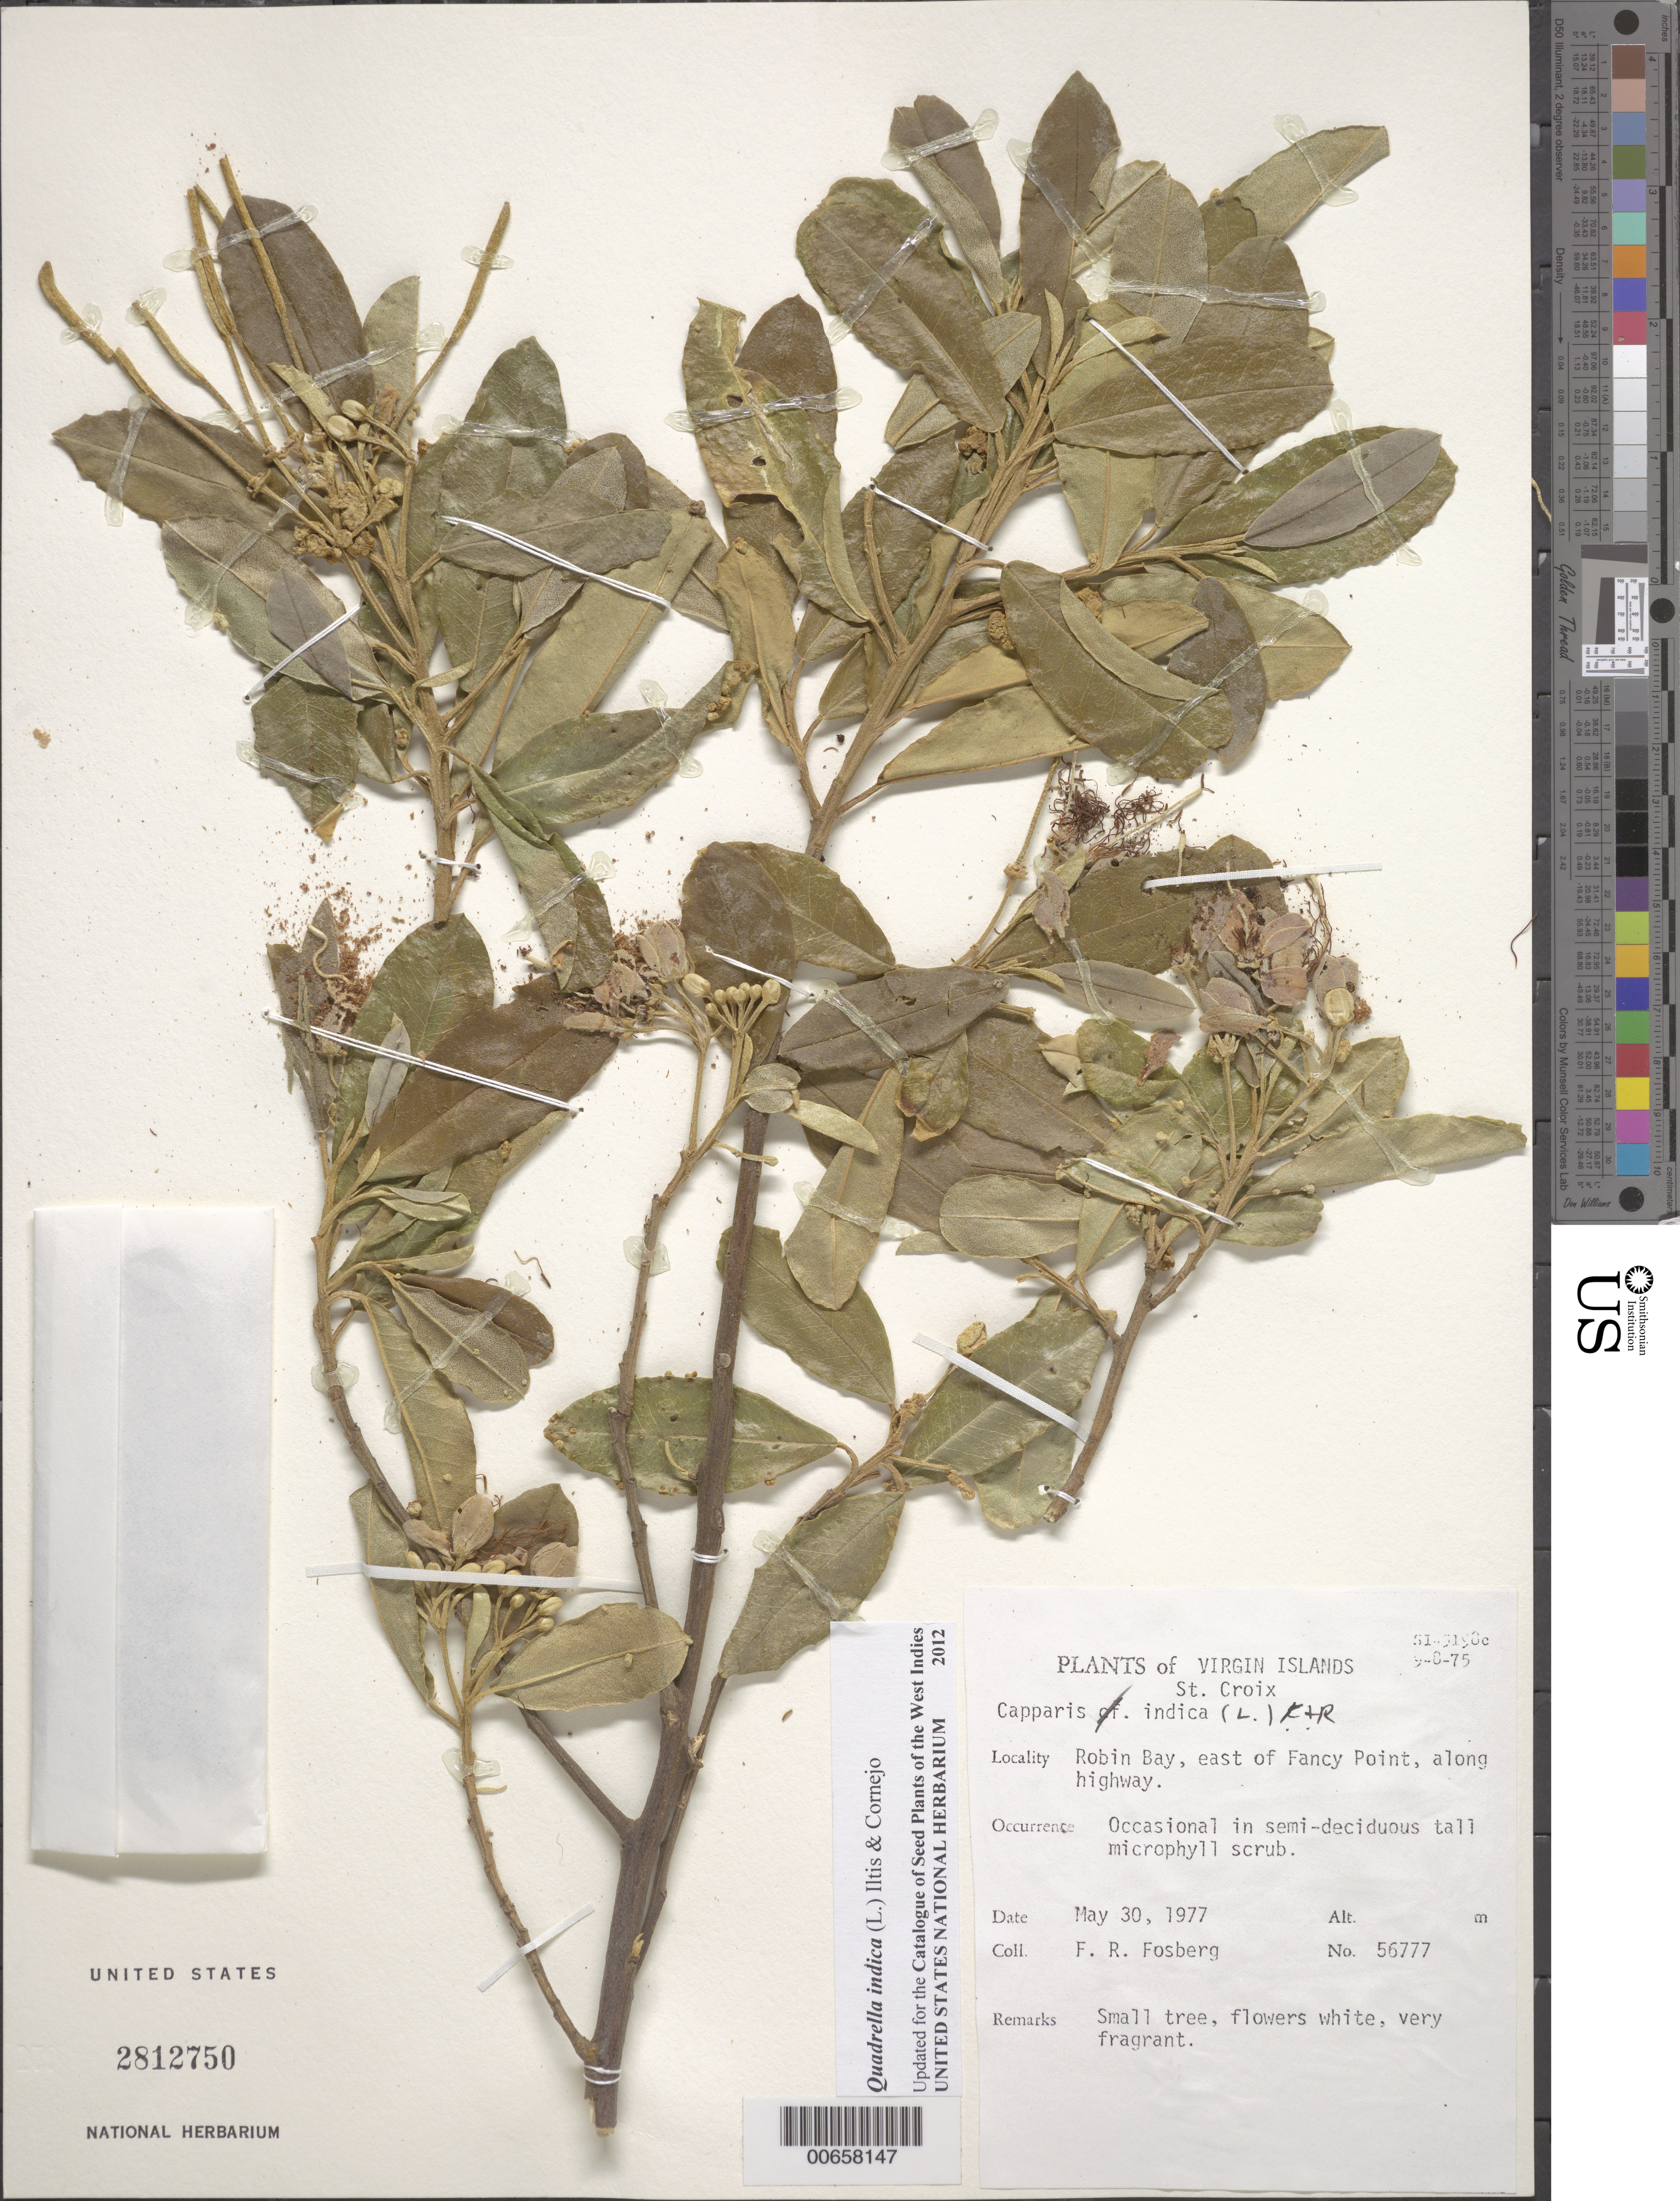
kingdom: Plantae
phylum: Tracheophyta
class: Magnoliopsida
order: Brassicales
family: Capparaceae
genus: Capparis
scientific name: Capparis indica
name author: (L.) Fawc. & Rendle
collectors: F. R. Fosberg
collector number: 56777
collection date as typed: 30 May 1977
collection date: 1977-05-30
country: U.S. Virgin Islands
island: St. Croix Island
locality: Robin Bay, E of Fancy Point, along highway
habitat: In semi-deciduous tall microphyll scrub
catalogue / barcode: US 2812750